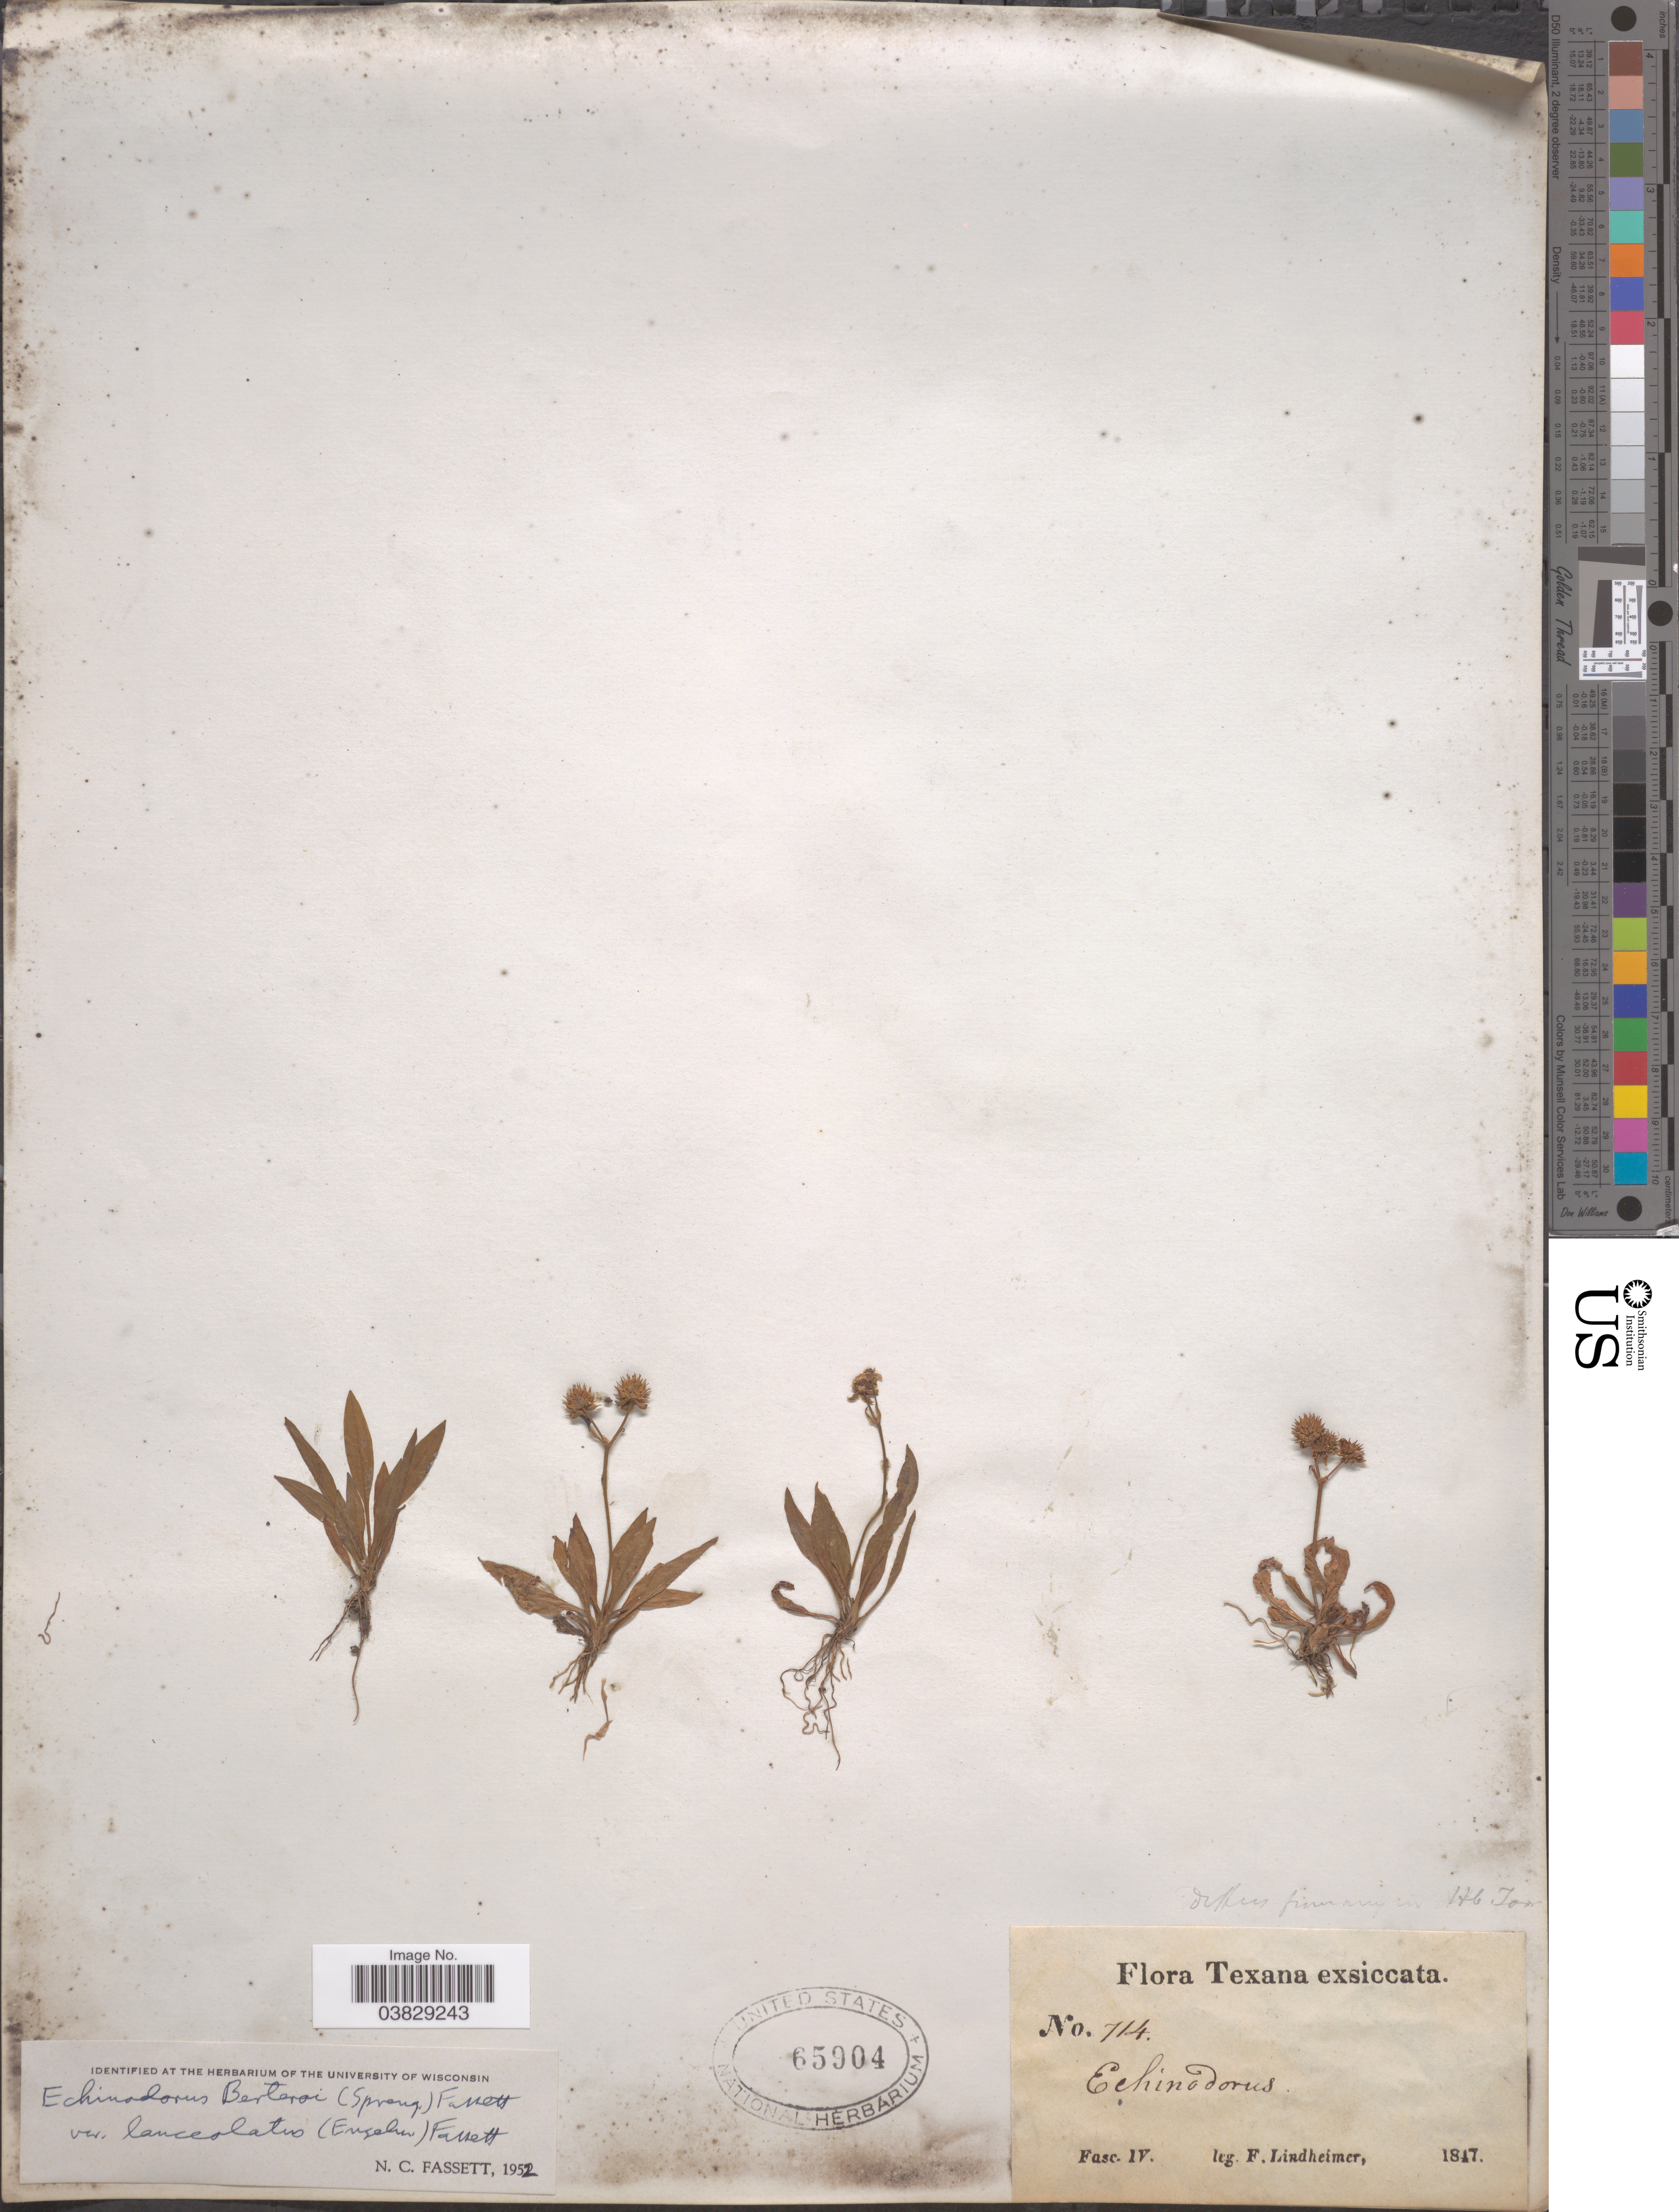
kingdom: Plantae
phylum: Tracheophyta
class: Liliopsida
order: Alismatales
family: Alismataceae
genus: Echinodorus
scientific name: Echinodorus berteroi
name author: (Spreng.) Fassett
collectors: F. Lindheimer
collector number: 714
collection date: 1847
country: United States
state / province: Texas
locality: Fasc. IV.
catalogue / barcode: US 65904